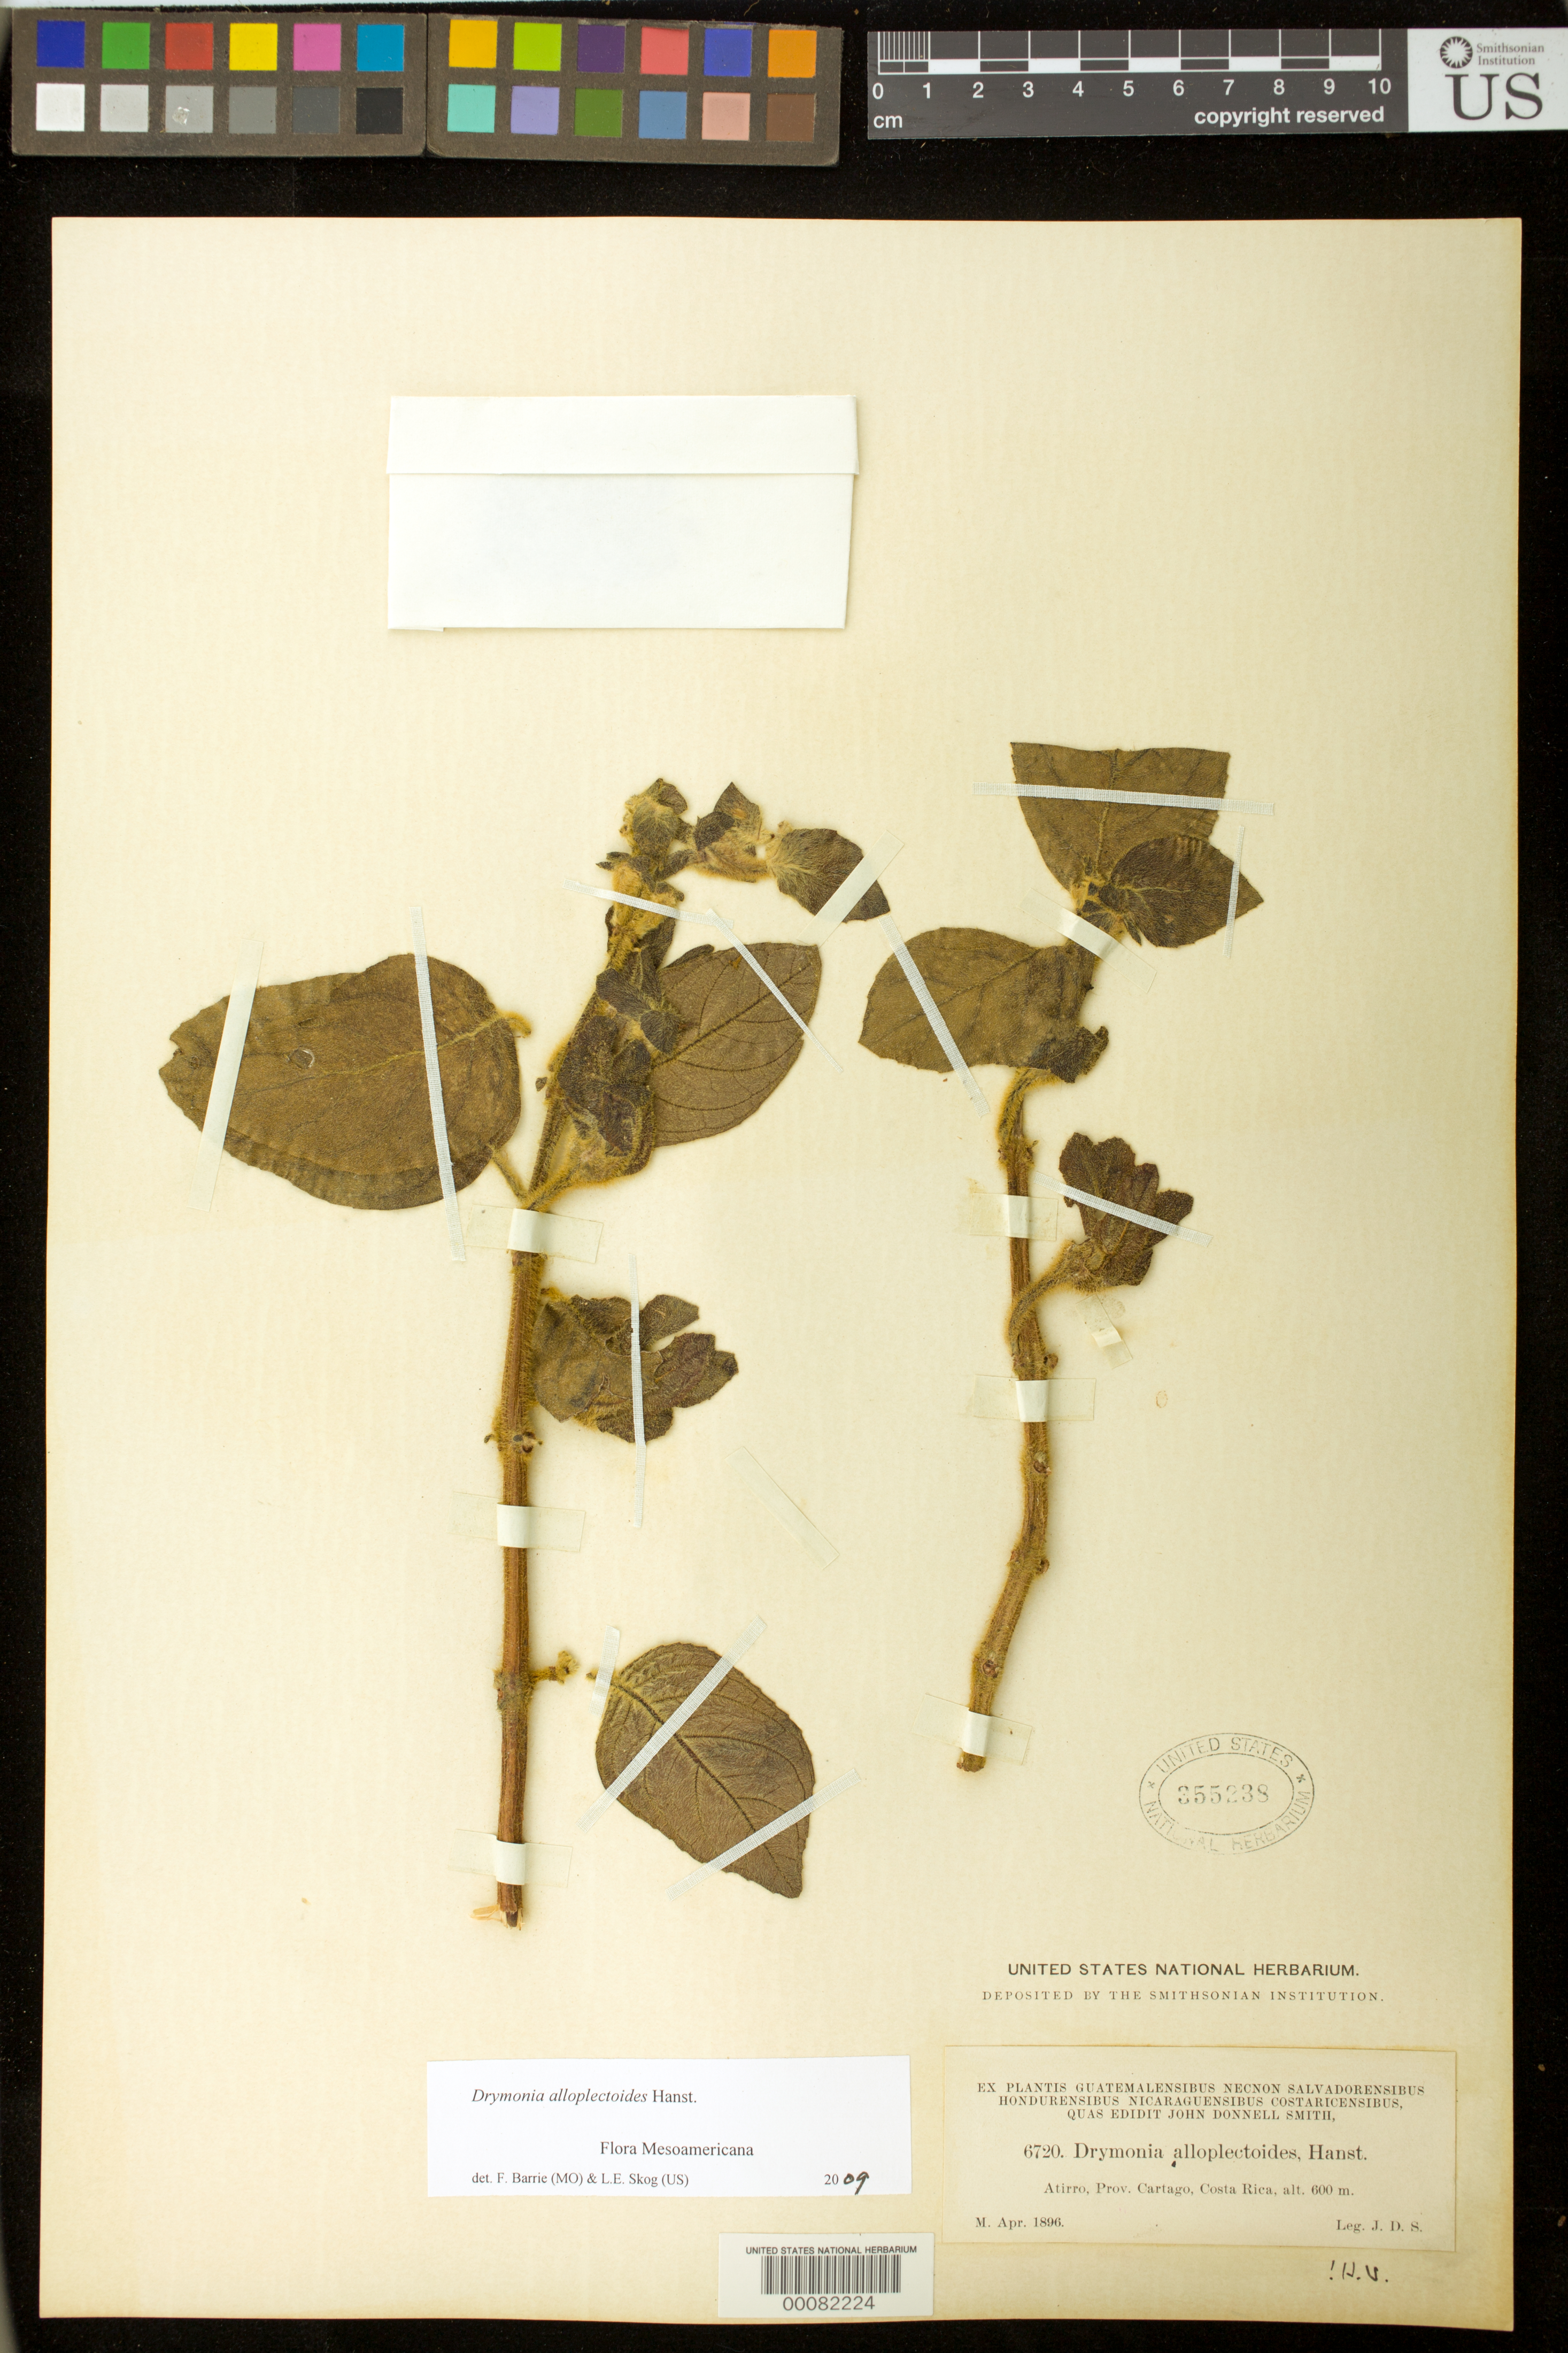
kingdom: Plantae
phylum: Tracheophyta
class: Magnoliopsida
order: Lamiales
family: Gesneriaceae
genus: Drymonia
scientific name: Drymonia alloplectoides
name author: Hanst.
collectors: J. Donnell Smith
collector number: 6720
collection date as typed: Apr 1896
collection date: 1896-04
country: Costa Rica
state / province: Cartago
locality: Atirro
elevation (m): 600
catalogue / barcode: US 355238